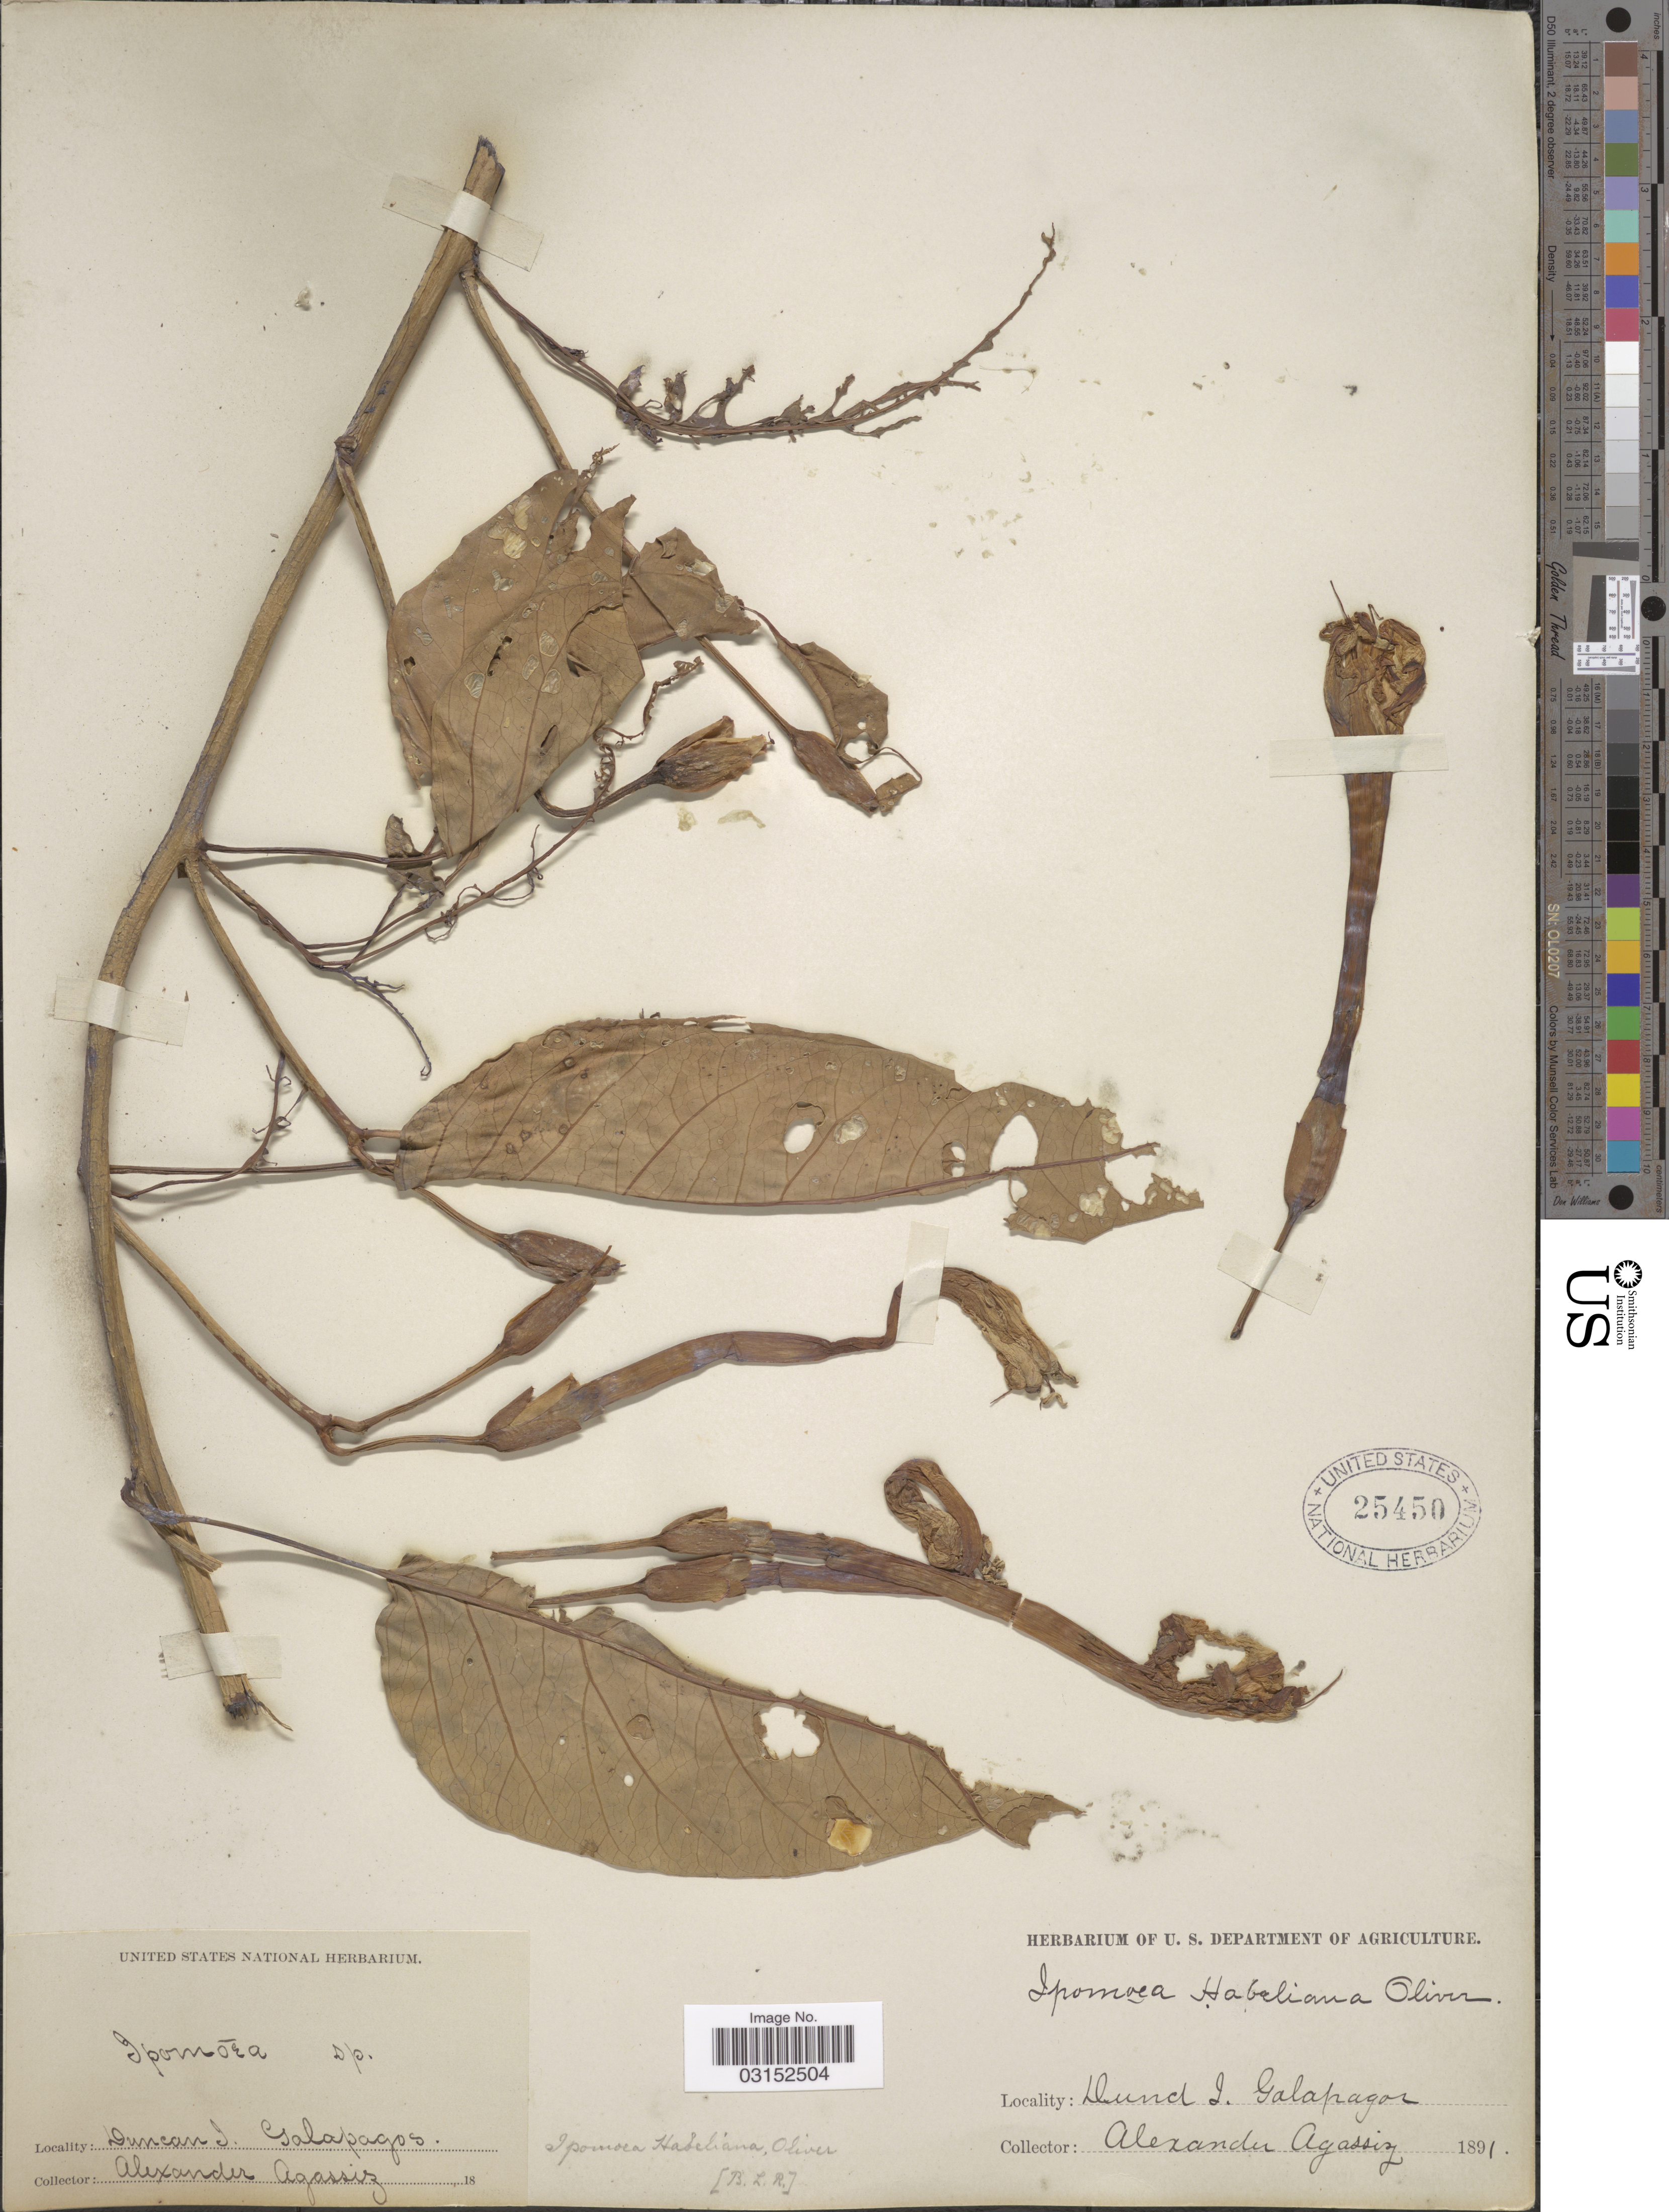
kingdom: Plantae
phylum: Tracheophyta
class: Magnoliopsida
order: Solanales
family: Convolvulaceae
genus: Ipomoea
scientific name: Ipomoea habeliana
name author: Oliv.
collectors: A. E. Agassiz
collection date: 1891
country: Ecuador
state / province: Colón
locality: Duncan I., Galapagos.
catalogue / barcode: US 25450